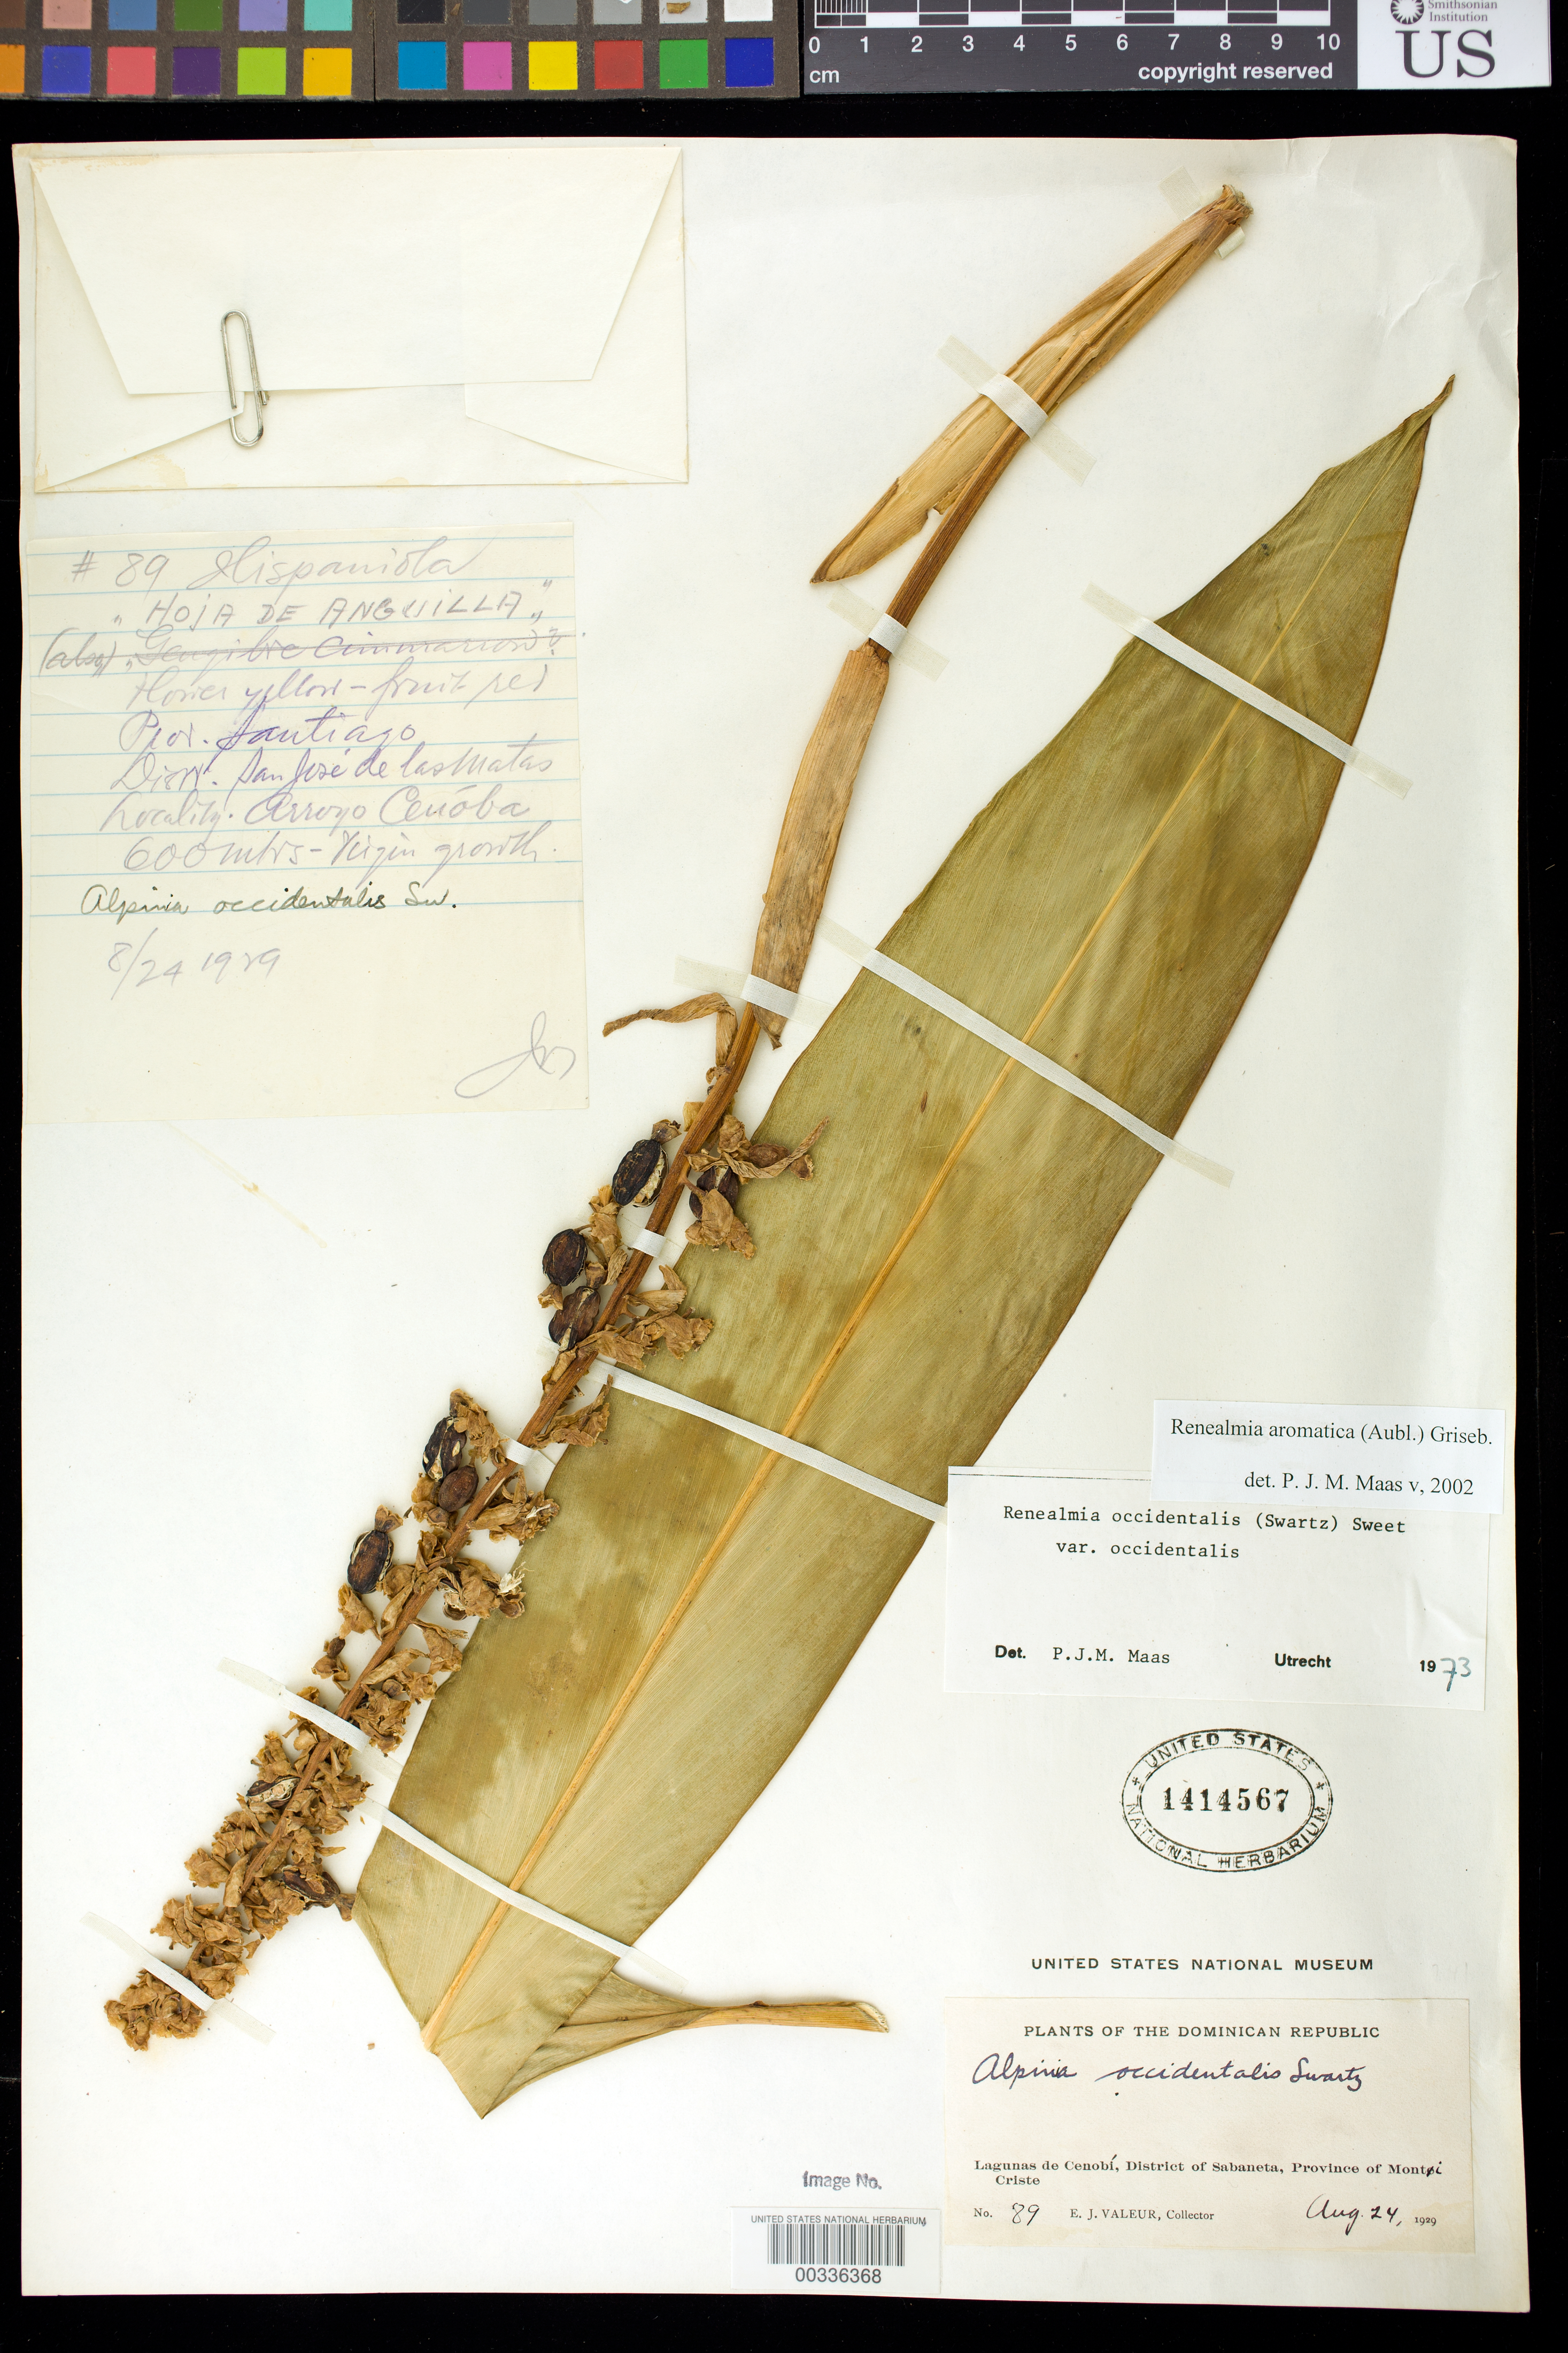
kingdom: Plantae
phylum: Tracheophyta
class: Liliopsida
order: Zingiberales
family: Zingiberaceae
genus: Renealmia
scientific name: Renealmia aromatica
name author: (Aubl.) Griseb.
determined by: Maas, Paul J. M.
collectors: E. Valeur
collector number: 89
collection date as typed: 24 Aug 1929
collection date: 1929-08-24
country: Dominican Republic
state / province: Santiago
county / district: San José De Las Matas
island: Hispaniola Island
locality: Arroyo cenoba, dist san jose de las matas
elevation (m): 600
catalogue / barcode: US 1414567